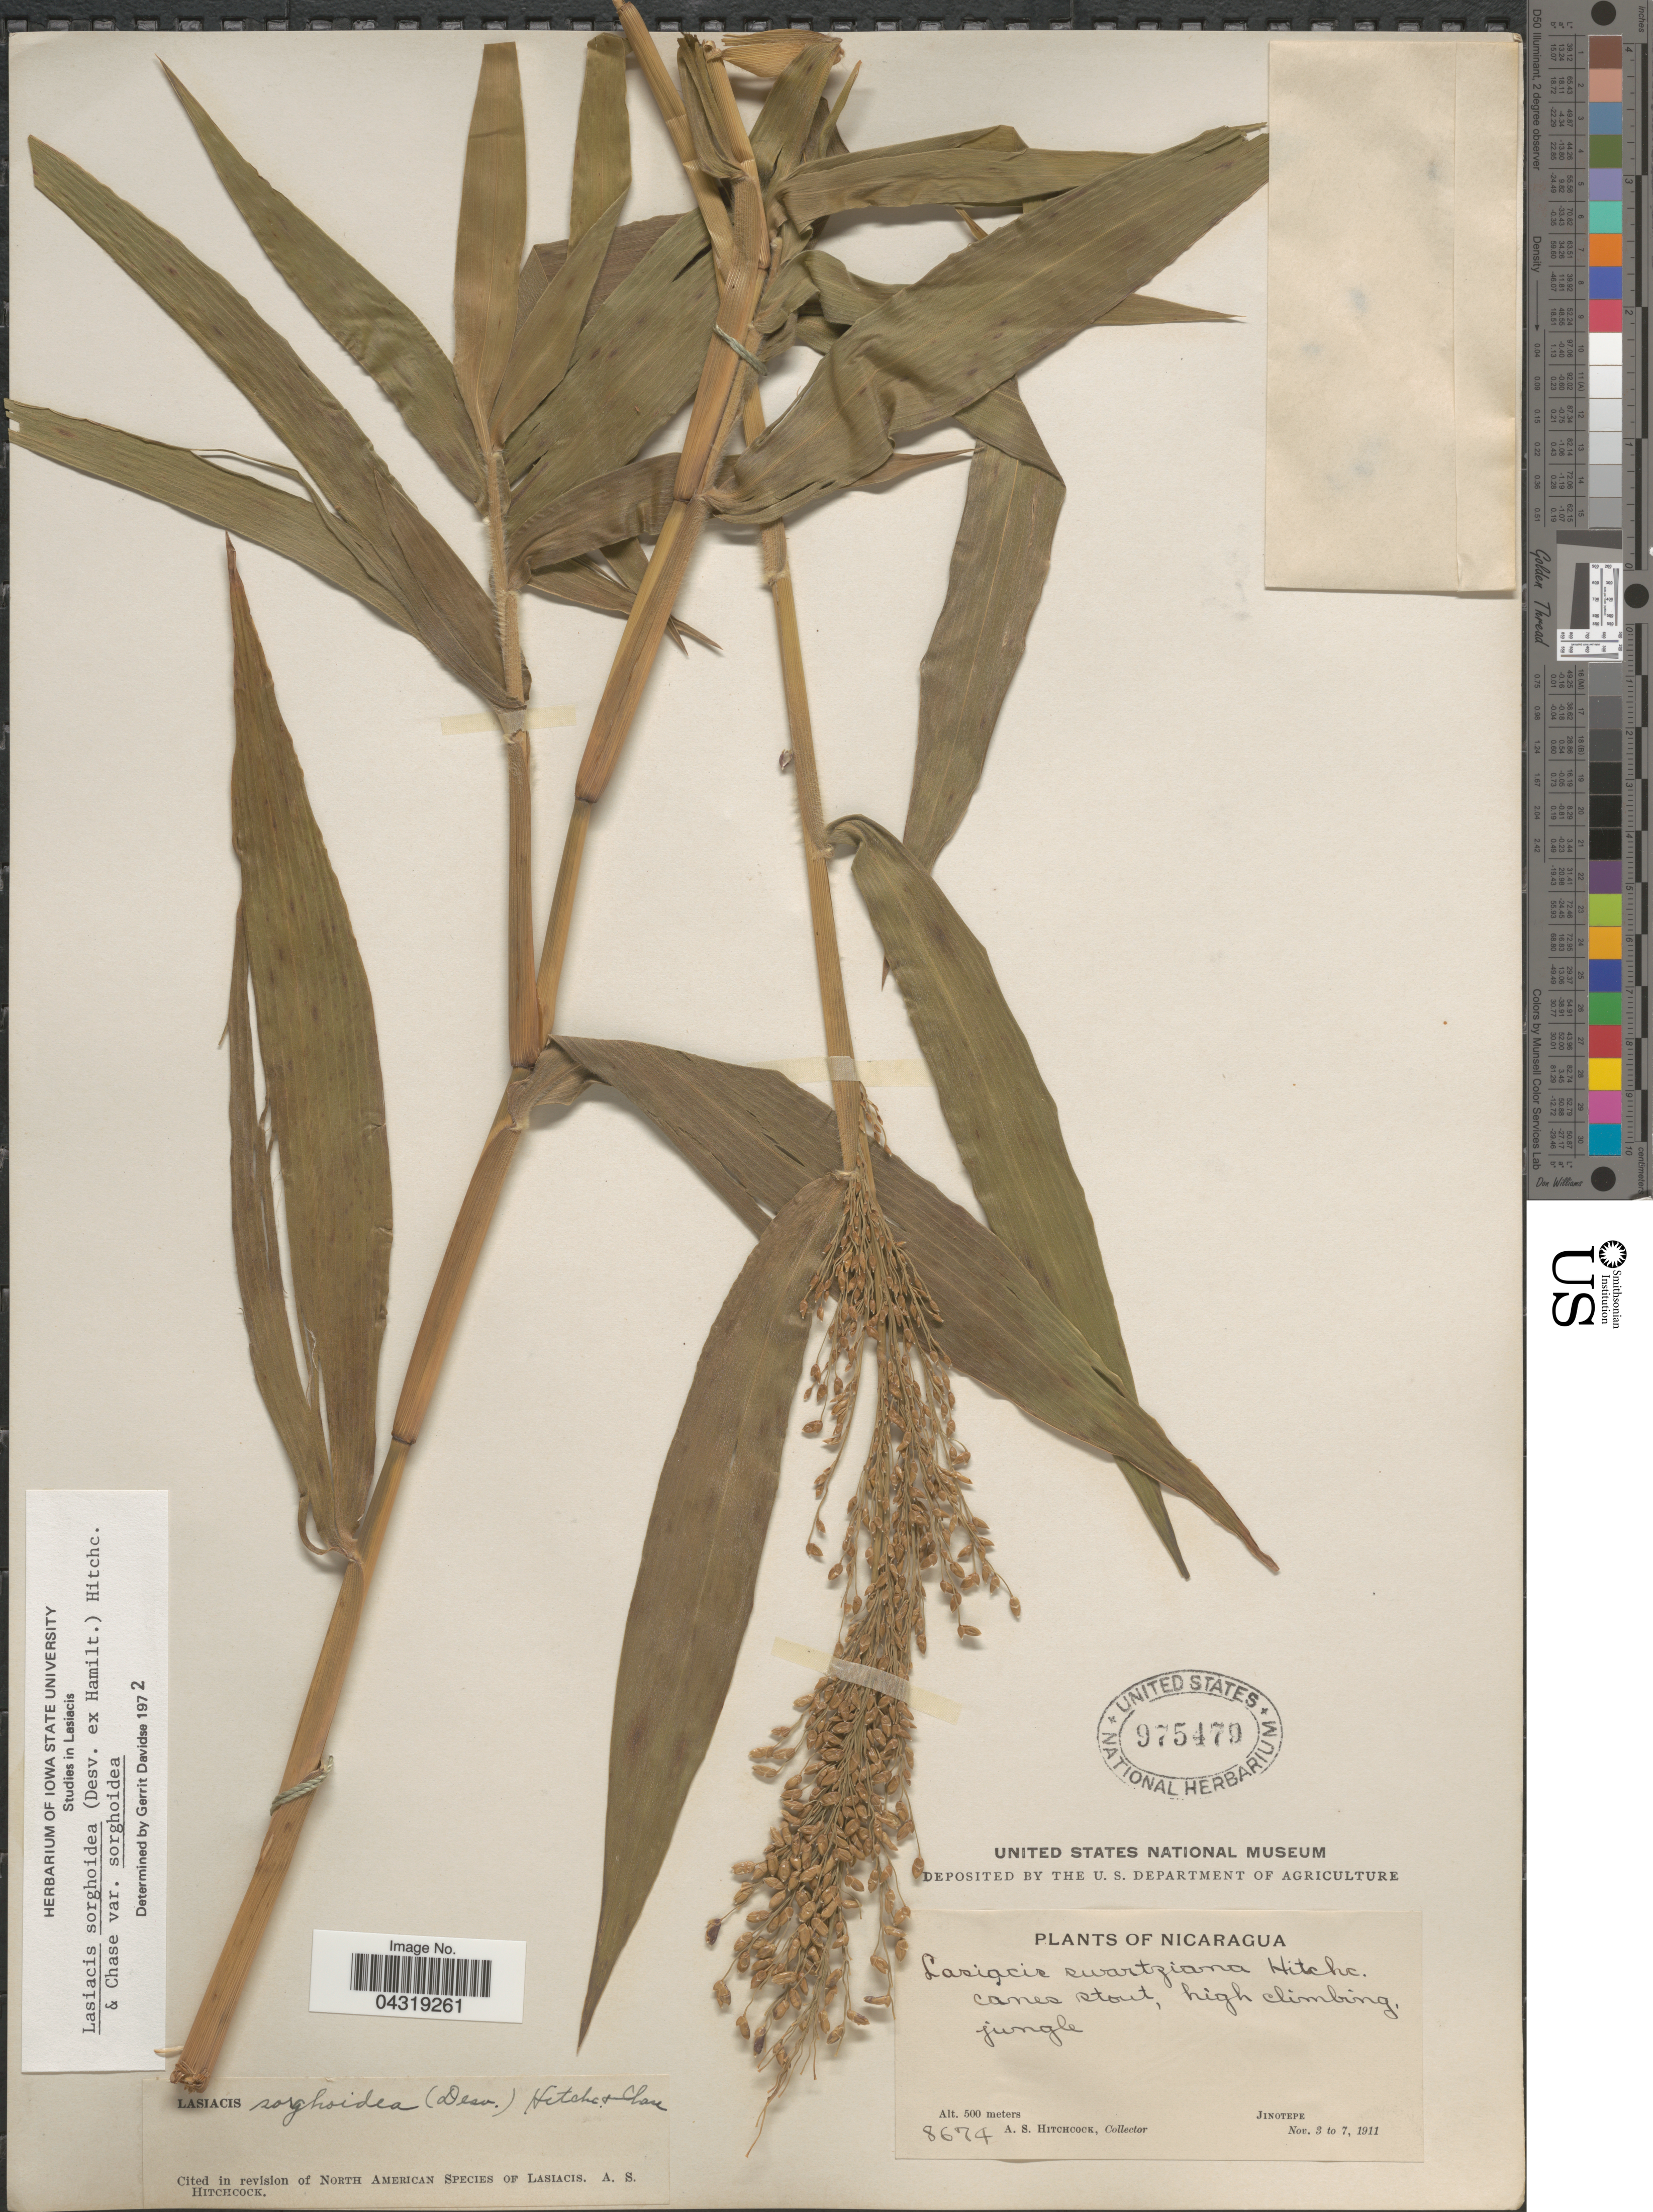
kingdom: Plantae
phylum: Tracheophyta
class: Liliopsida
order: Poales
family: Poaceae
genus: Lasiacis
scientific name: Lasiacis sorghoidea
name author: (Desv. ex Ham.) Hitchc. & Chase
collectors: A. S. Hitchcock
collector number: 8674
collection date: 1911-11-03/1911-11-07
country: Nicaragua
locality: Jinotepe.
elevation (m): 500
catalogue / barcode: US 975479